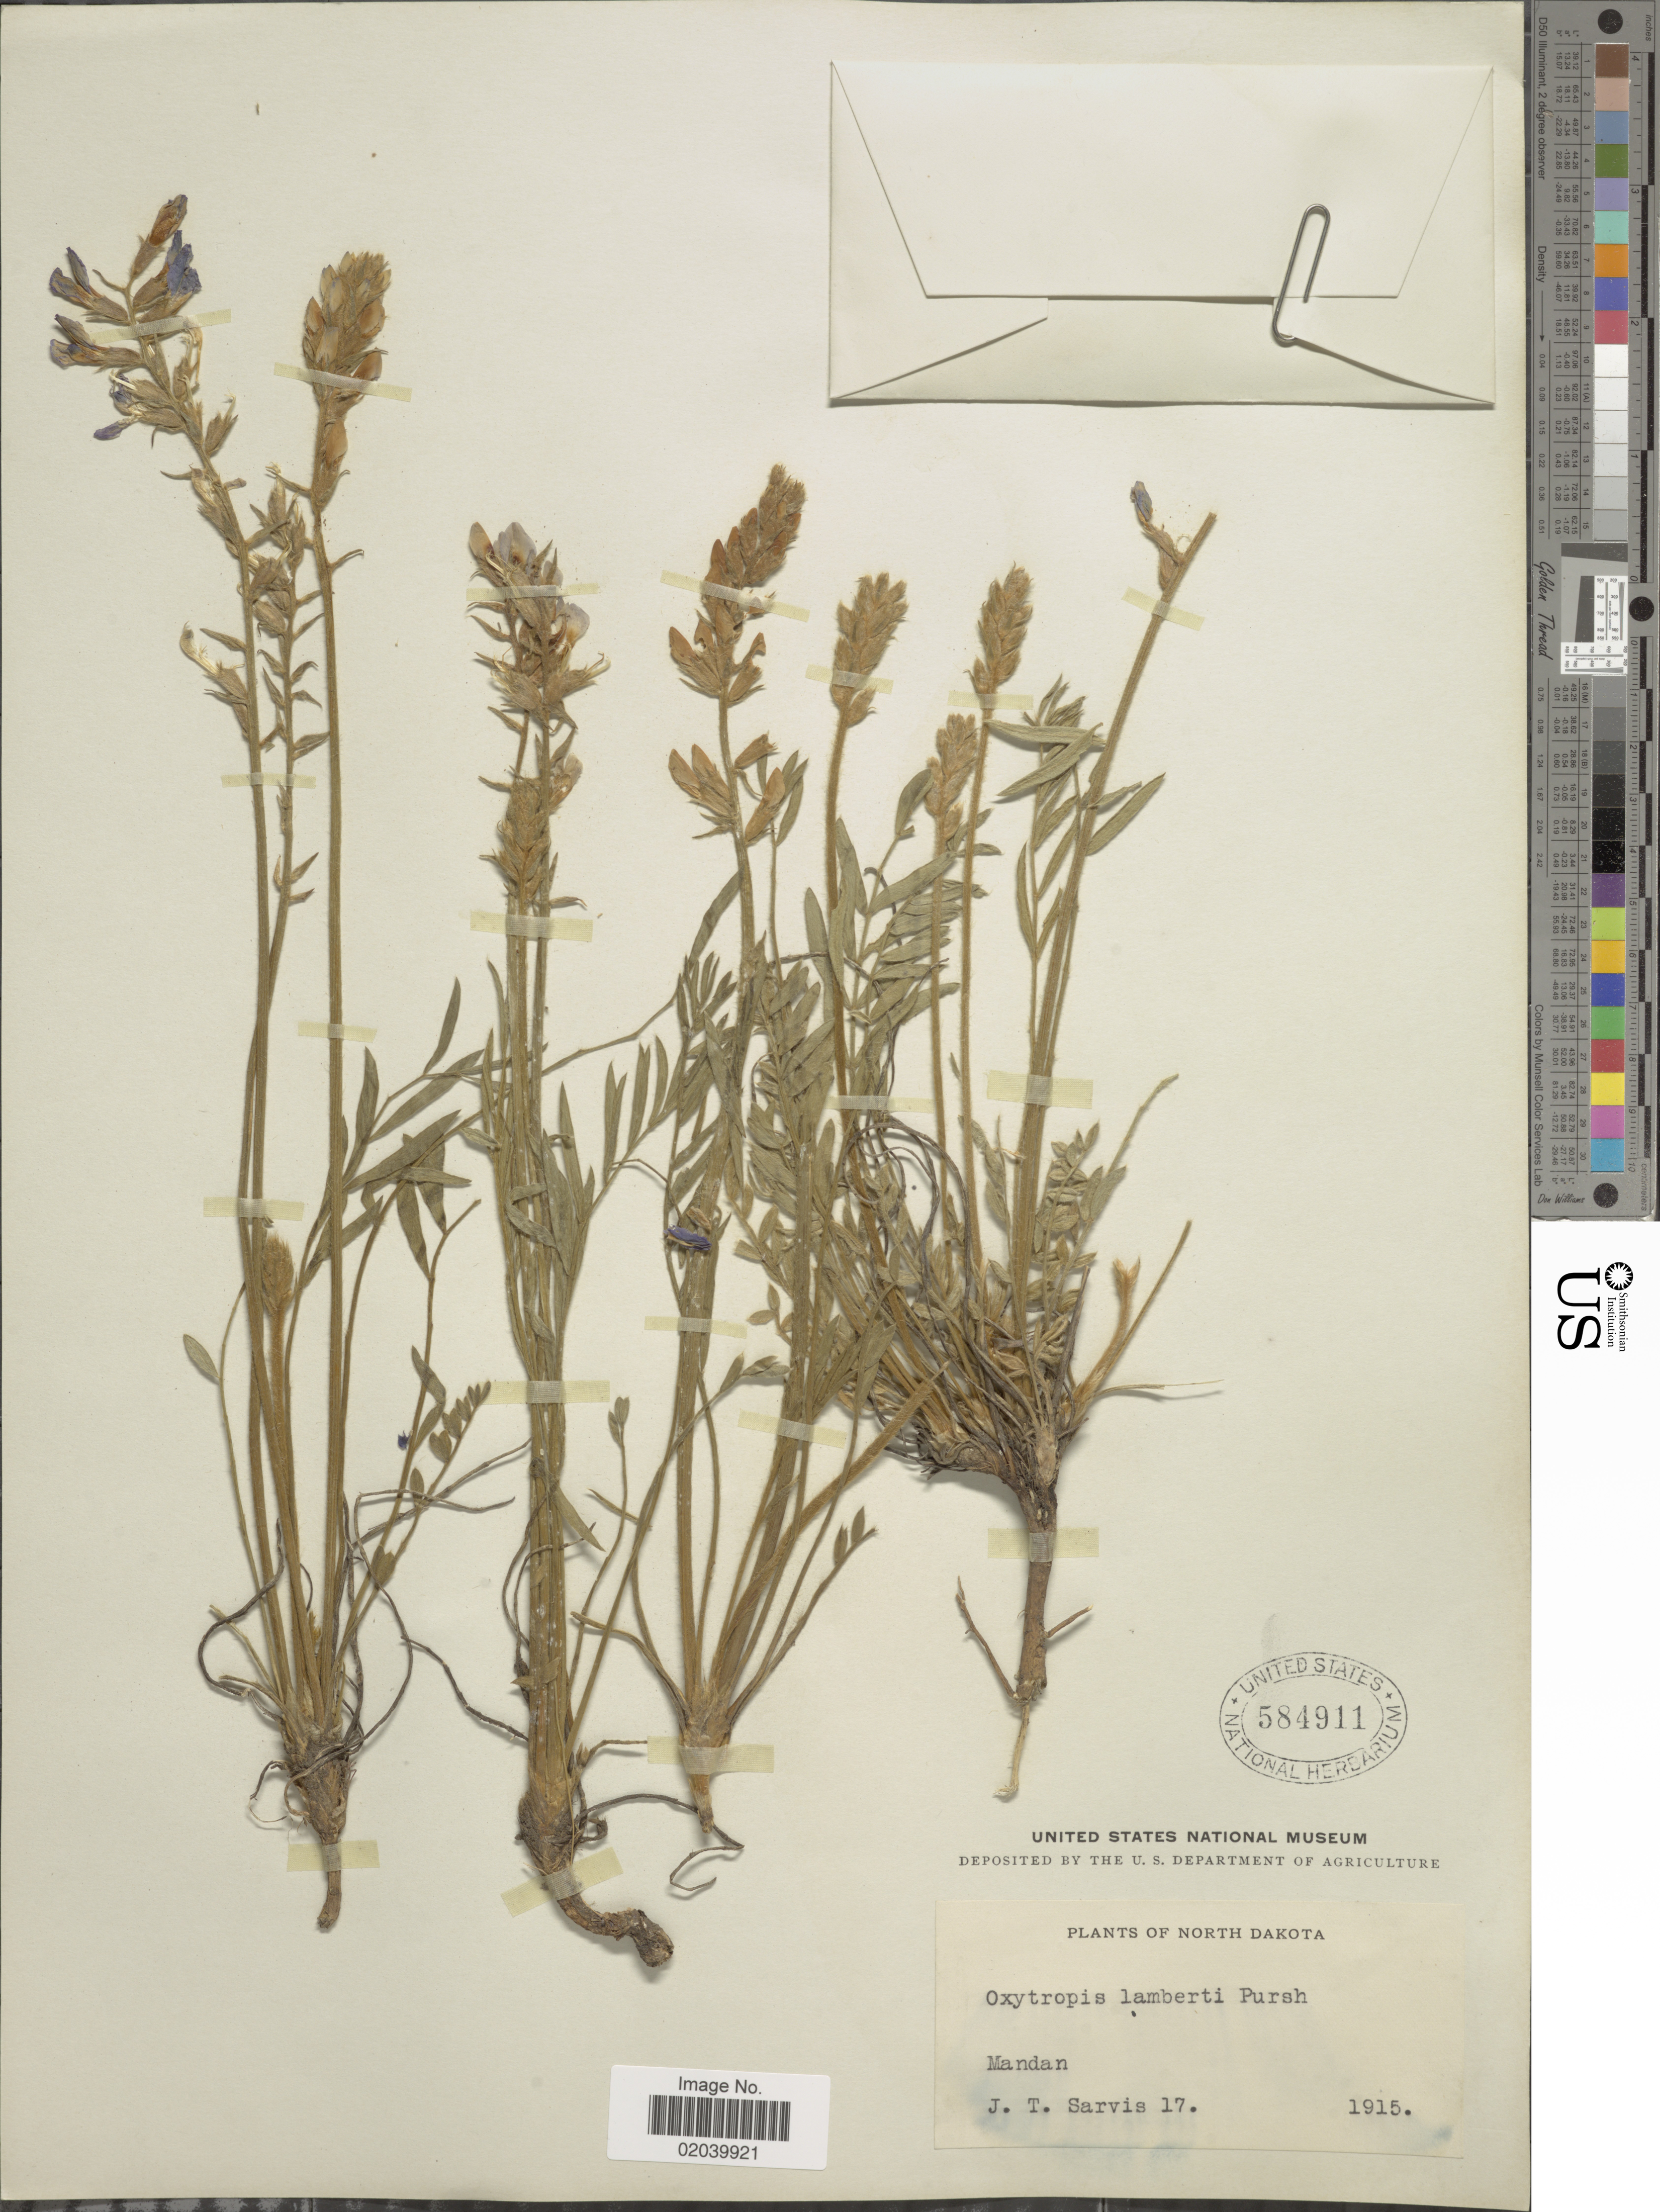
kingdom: Plantae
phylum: Tracheophyta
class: Magnoliopsida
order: Fabales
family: Fabaceae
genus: Oxytropis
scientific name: Oxytropis lambertii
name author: Pursh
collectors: J. Sarvis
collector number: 17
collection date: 1915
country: United States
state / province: North Dakota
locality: Mandan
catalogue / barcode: US 584911